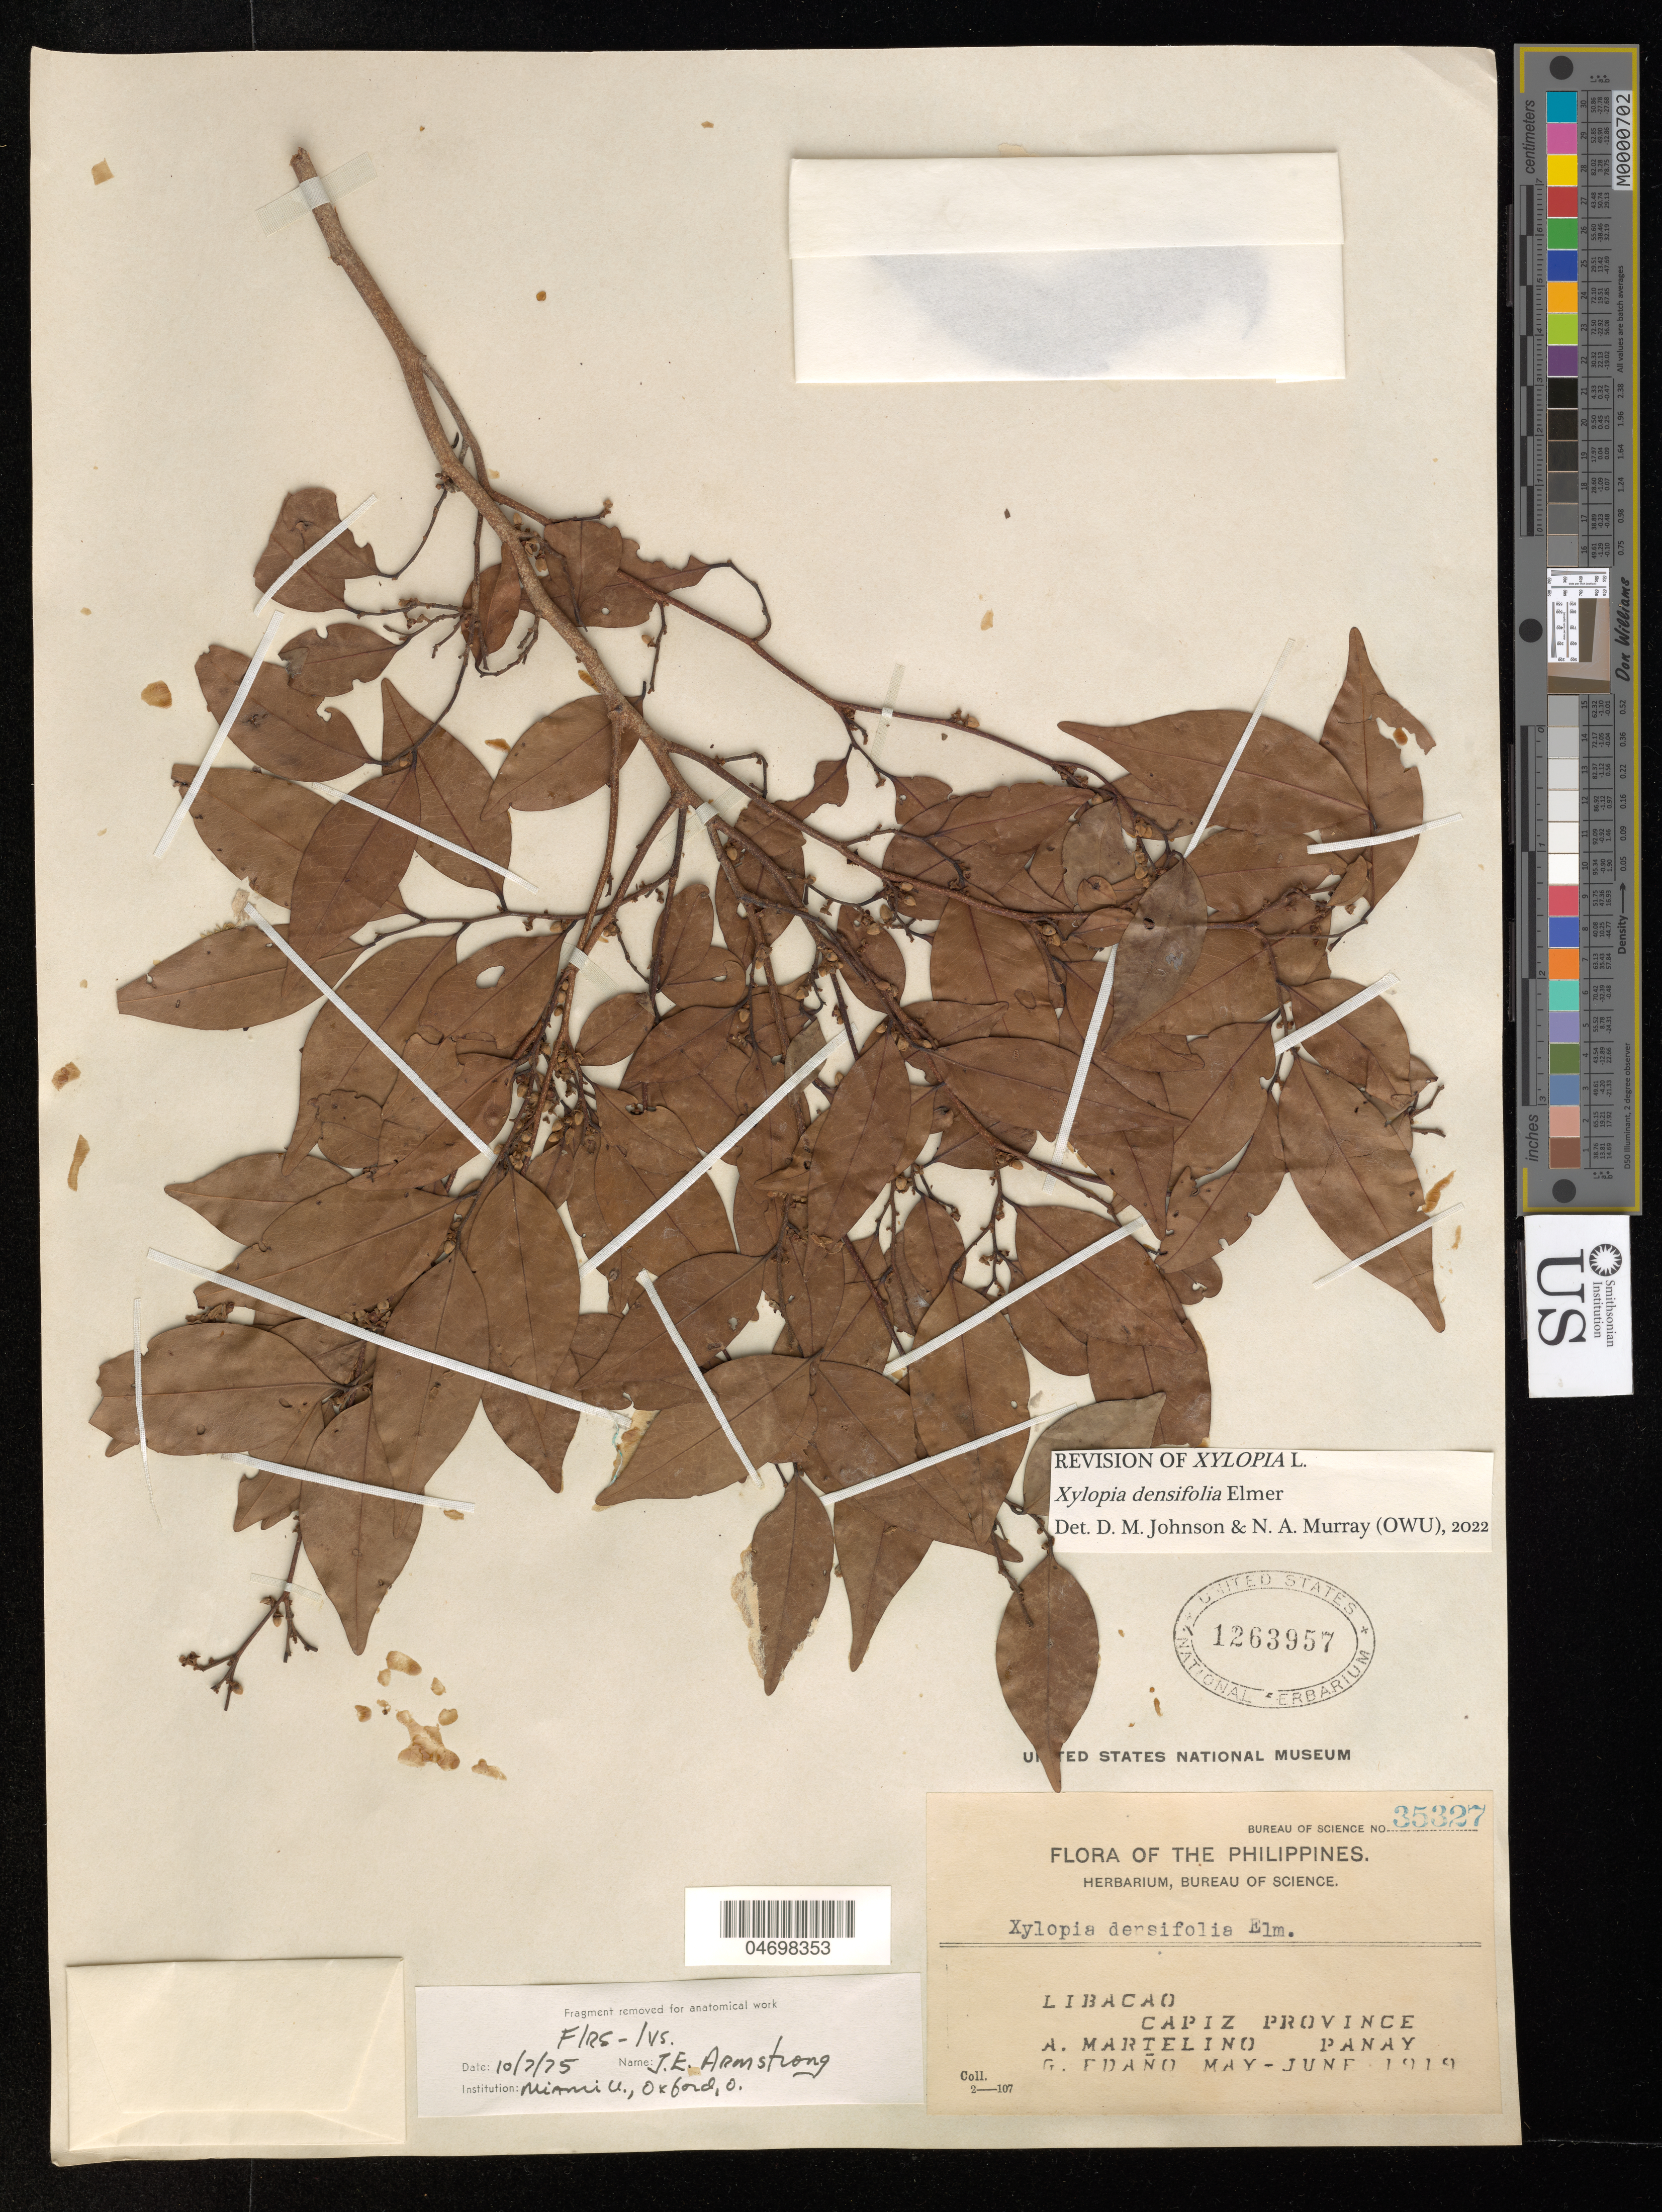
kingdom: Plantae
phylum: Tracheophyta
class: Magnoliopsida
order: Magnoliales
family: Annonaceae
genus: Xylopia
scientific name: Xylopia densifolia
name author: Elmer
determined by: Johnson, D. M.; Murray, N. A.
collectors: A. Martelino & G. Edaño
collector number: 35327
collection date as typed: May-Jun 1919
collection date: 1919-05/1919-06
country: Philippines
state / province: Western Visayas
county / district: Capiz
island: Panay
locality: Libacao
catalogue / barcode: US 1263957